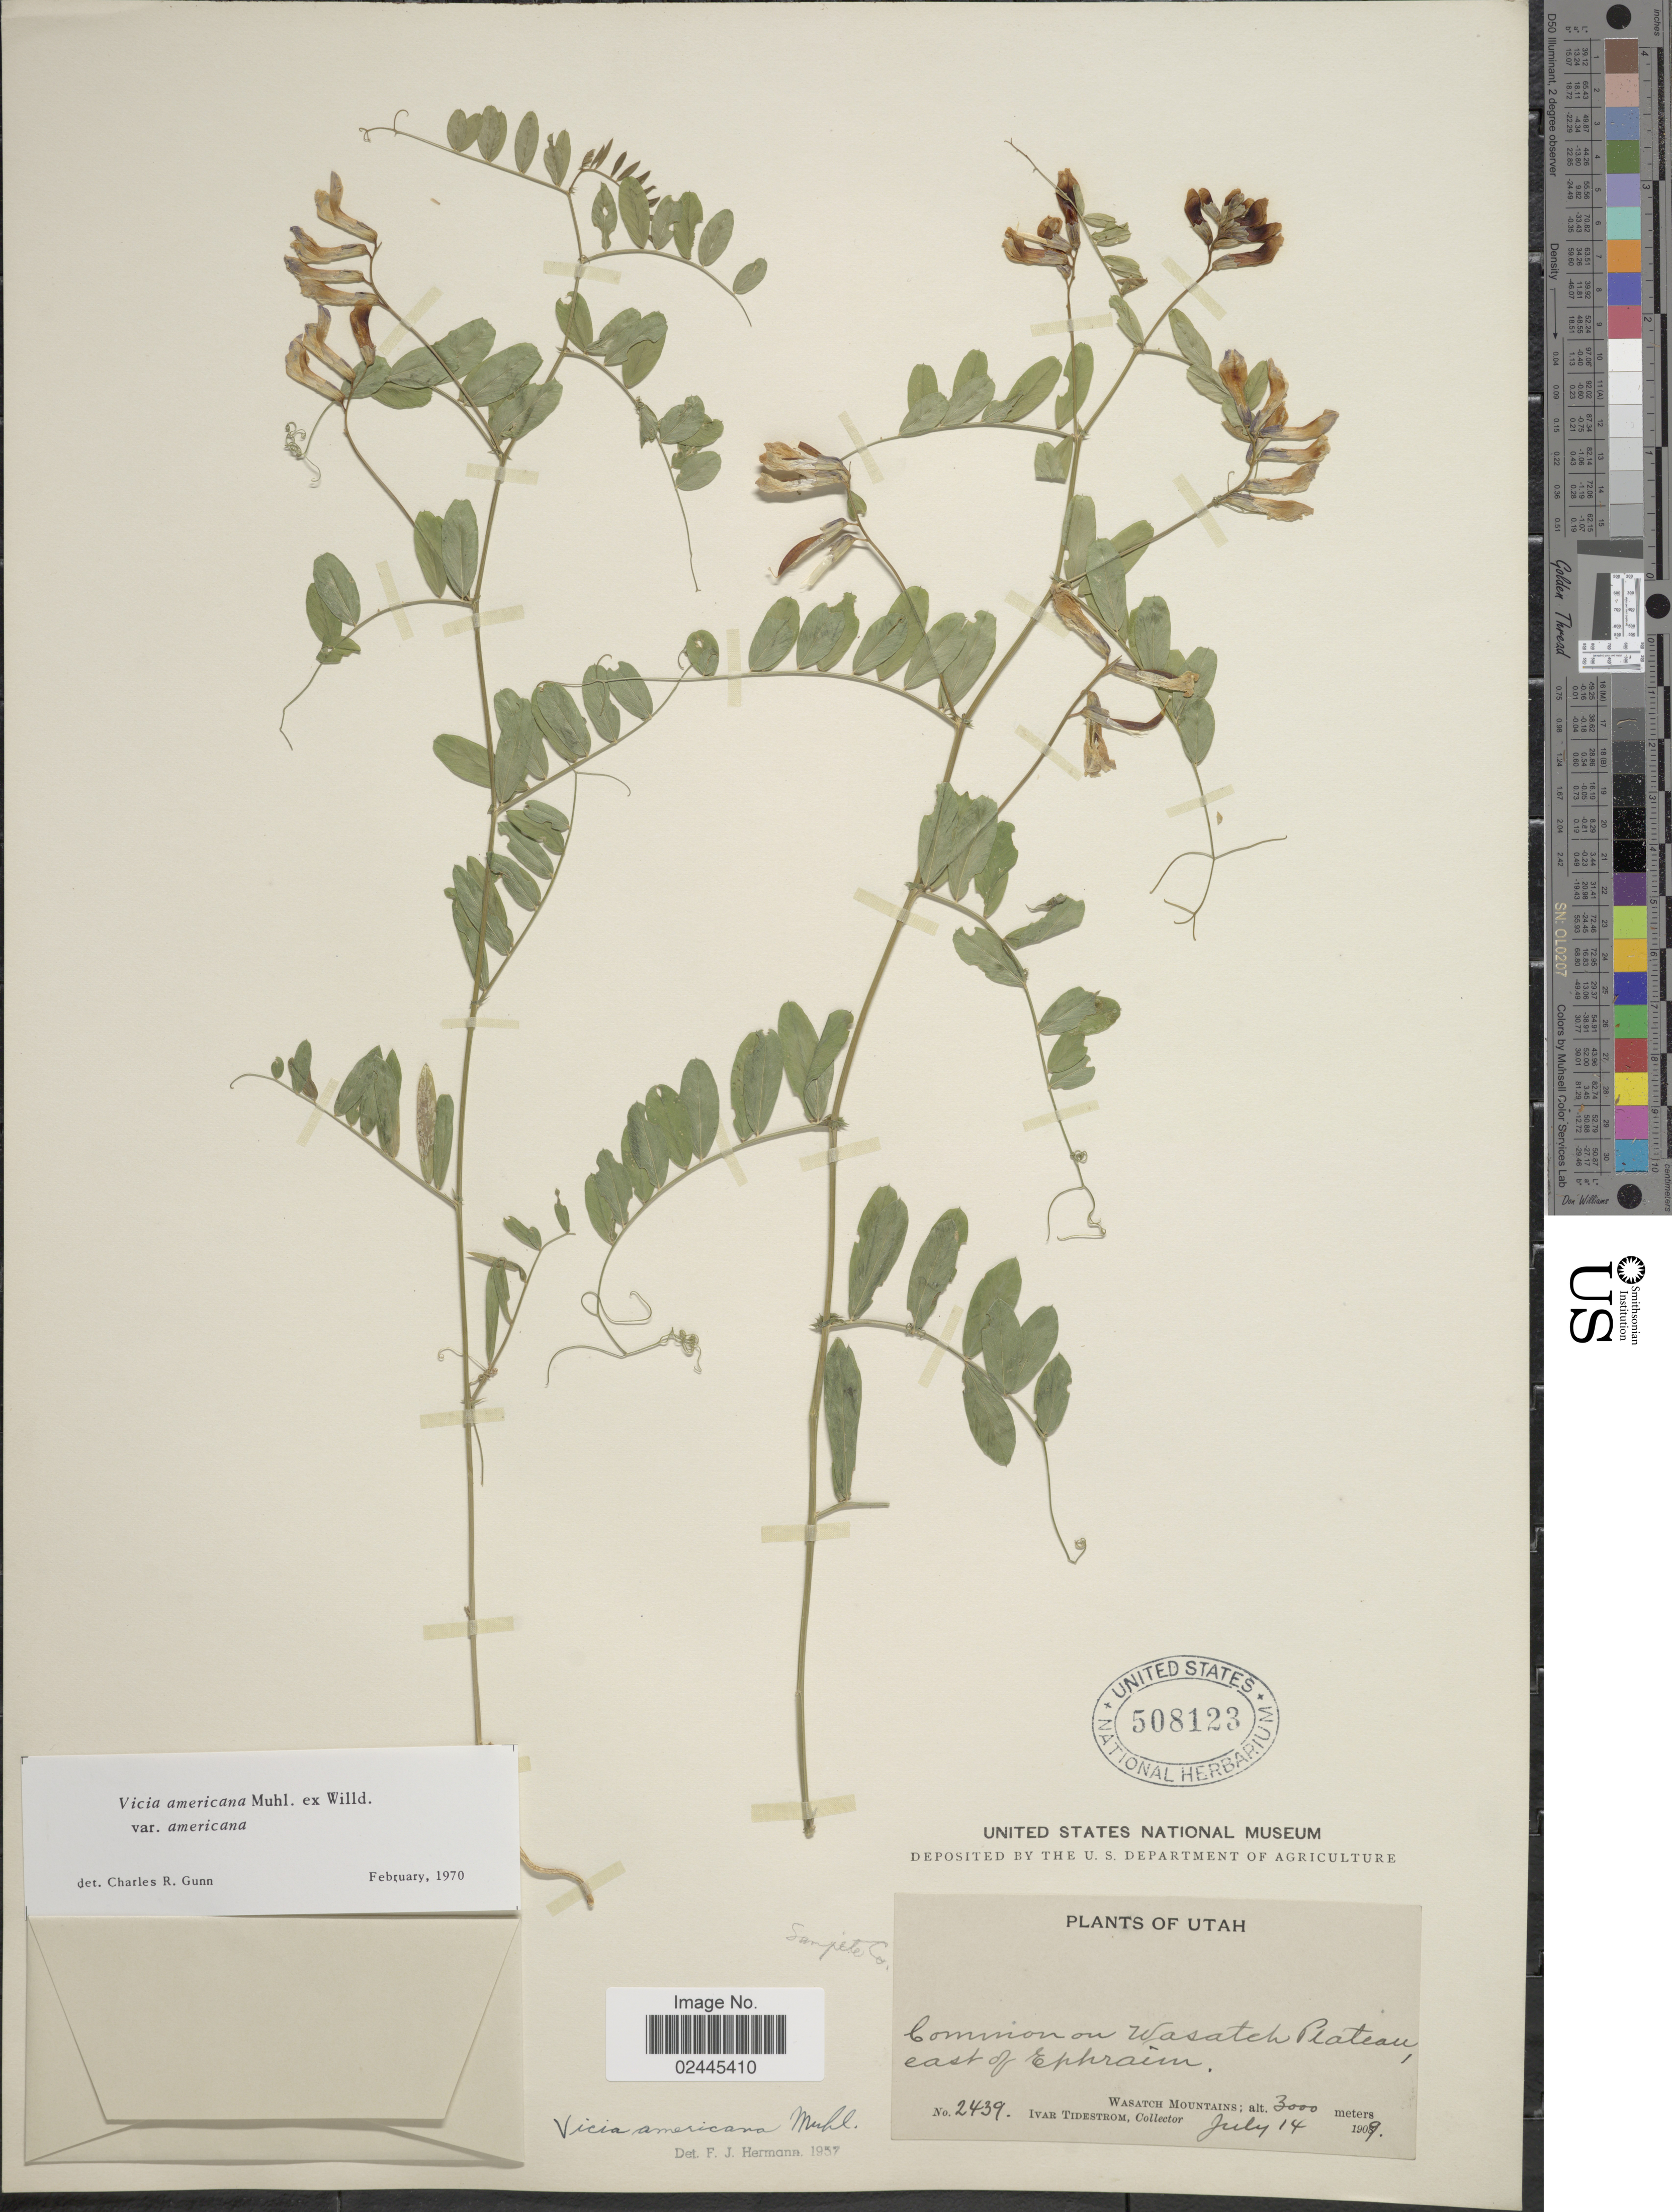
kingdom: Plantae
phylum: Tracheophyta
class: Magnoliopsida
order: Fabales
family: Fabaceae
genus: Vicia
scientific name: Vicia americana var. americana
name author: Muhl. ex Willd.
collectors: I. F. Tidestrom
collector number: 2439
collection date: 1909-07-14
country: United States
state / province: Utah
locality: On Wasatch Plateau, east of Ephraim, Wasatch Mountains.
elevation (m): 3000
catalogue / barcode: US 508123